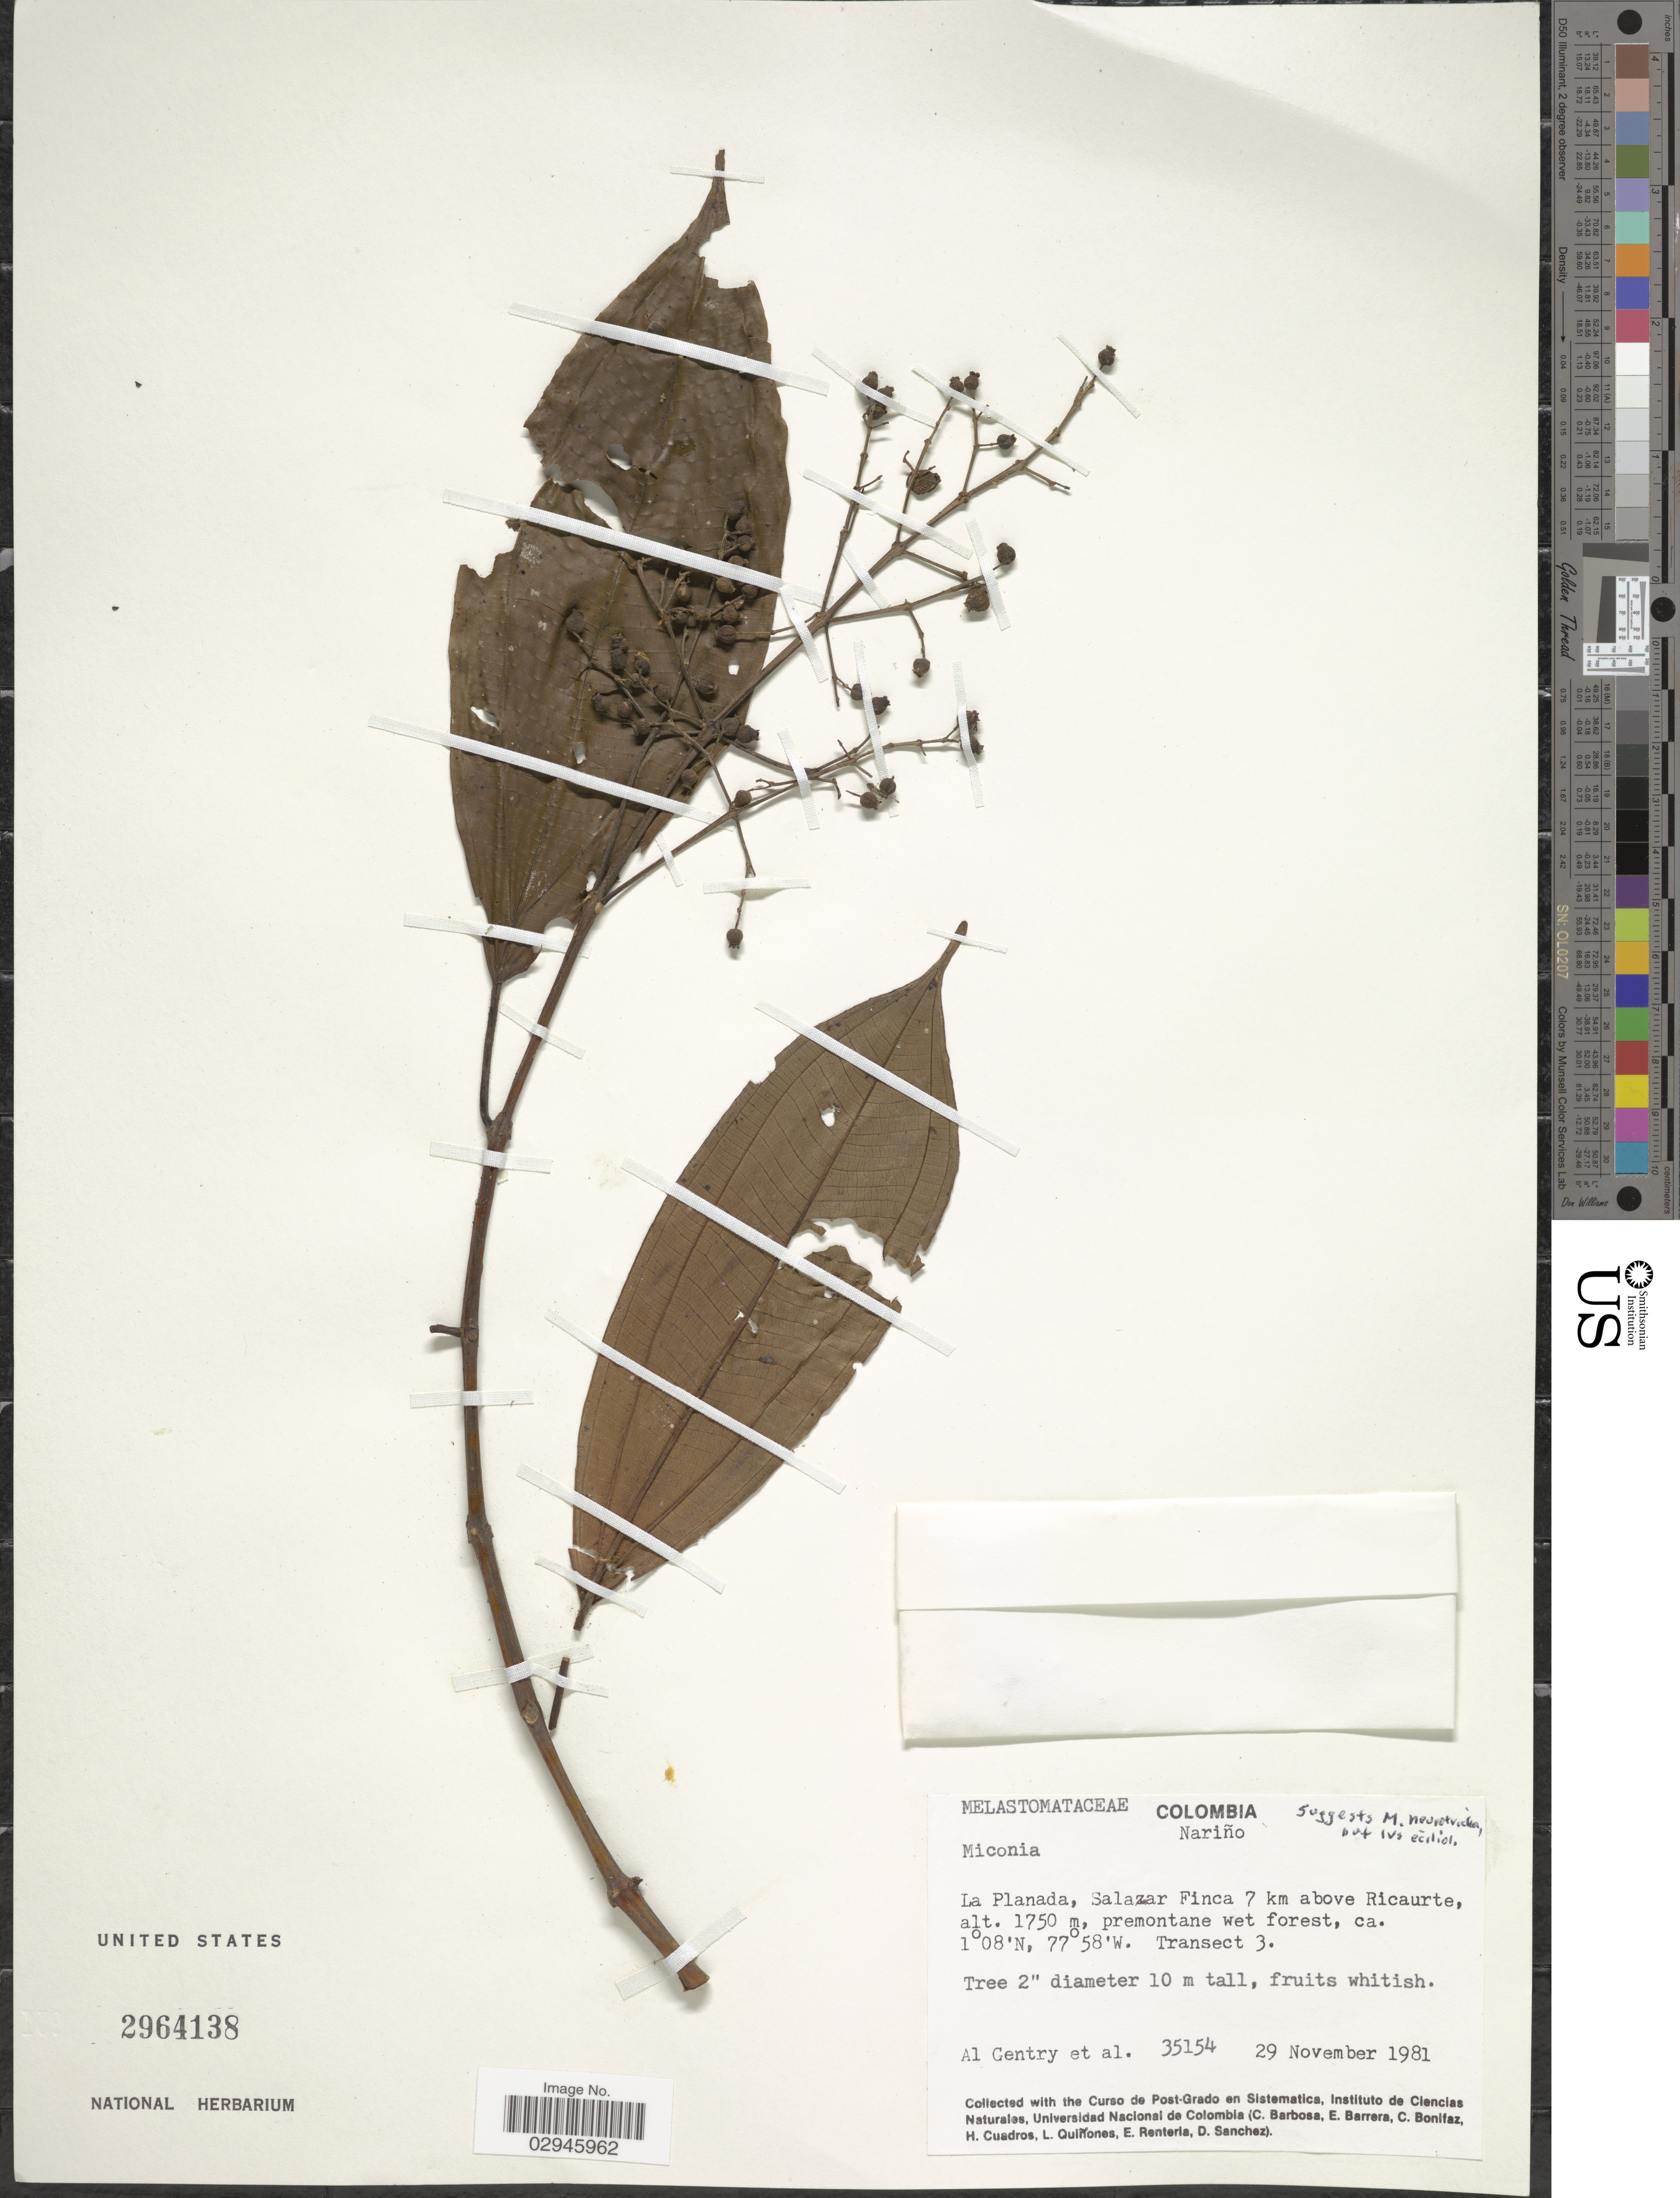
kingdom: Plantae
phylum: Tracheophyta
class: Magnoliopsida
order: Myrtales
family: Melastomataceae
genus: Miconia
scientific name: Miconia brigitteae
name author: Humberto Mend. & Posada- Herrera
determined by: Murillo, J. S.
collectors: A. H. Gentry & et al.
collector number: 35154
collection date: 1981-11-29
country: Colombia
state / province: Nariño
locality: La Planada, Salazar Finca 7 km above Riacaurte. Transect 3.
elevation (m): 1750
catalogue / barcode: US 2964138